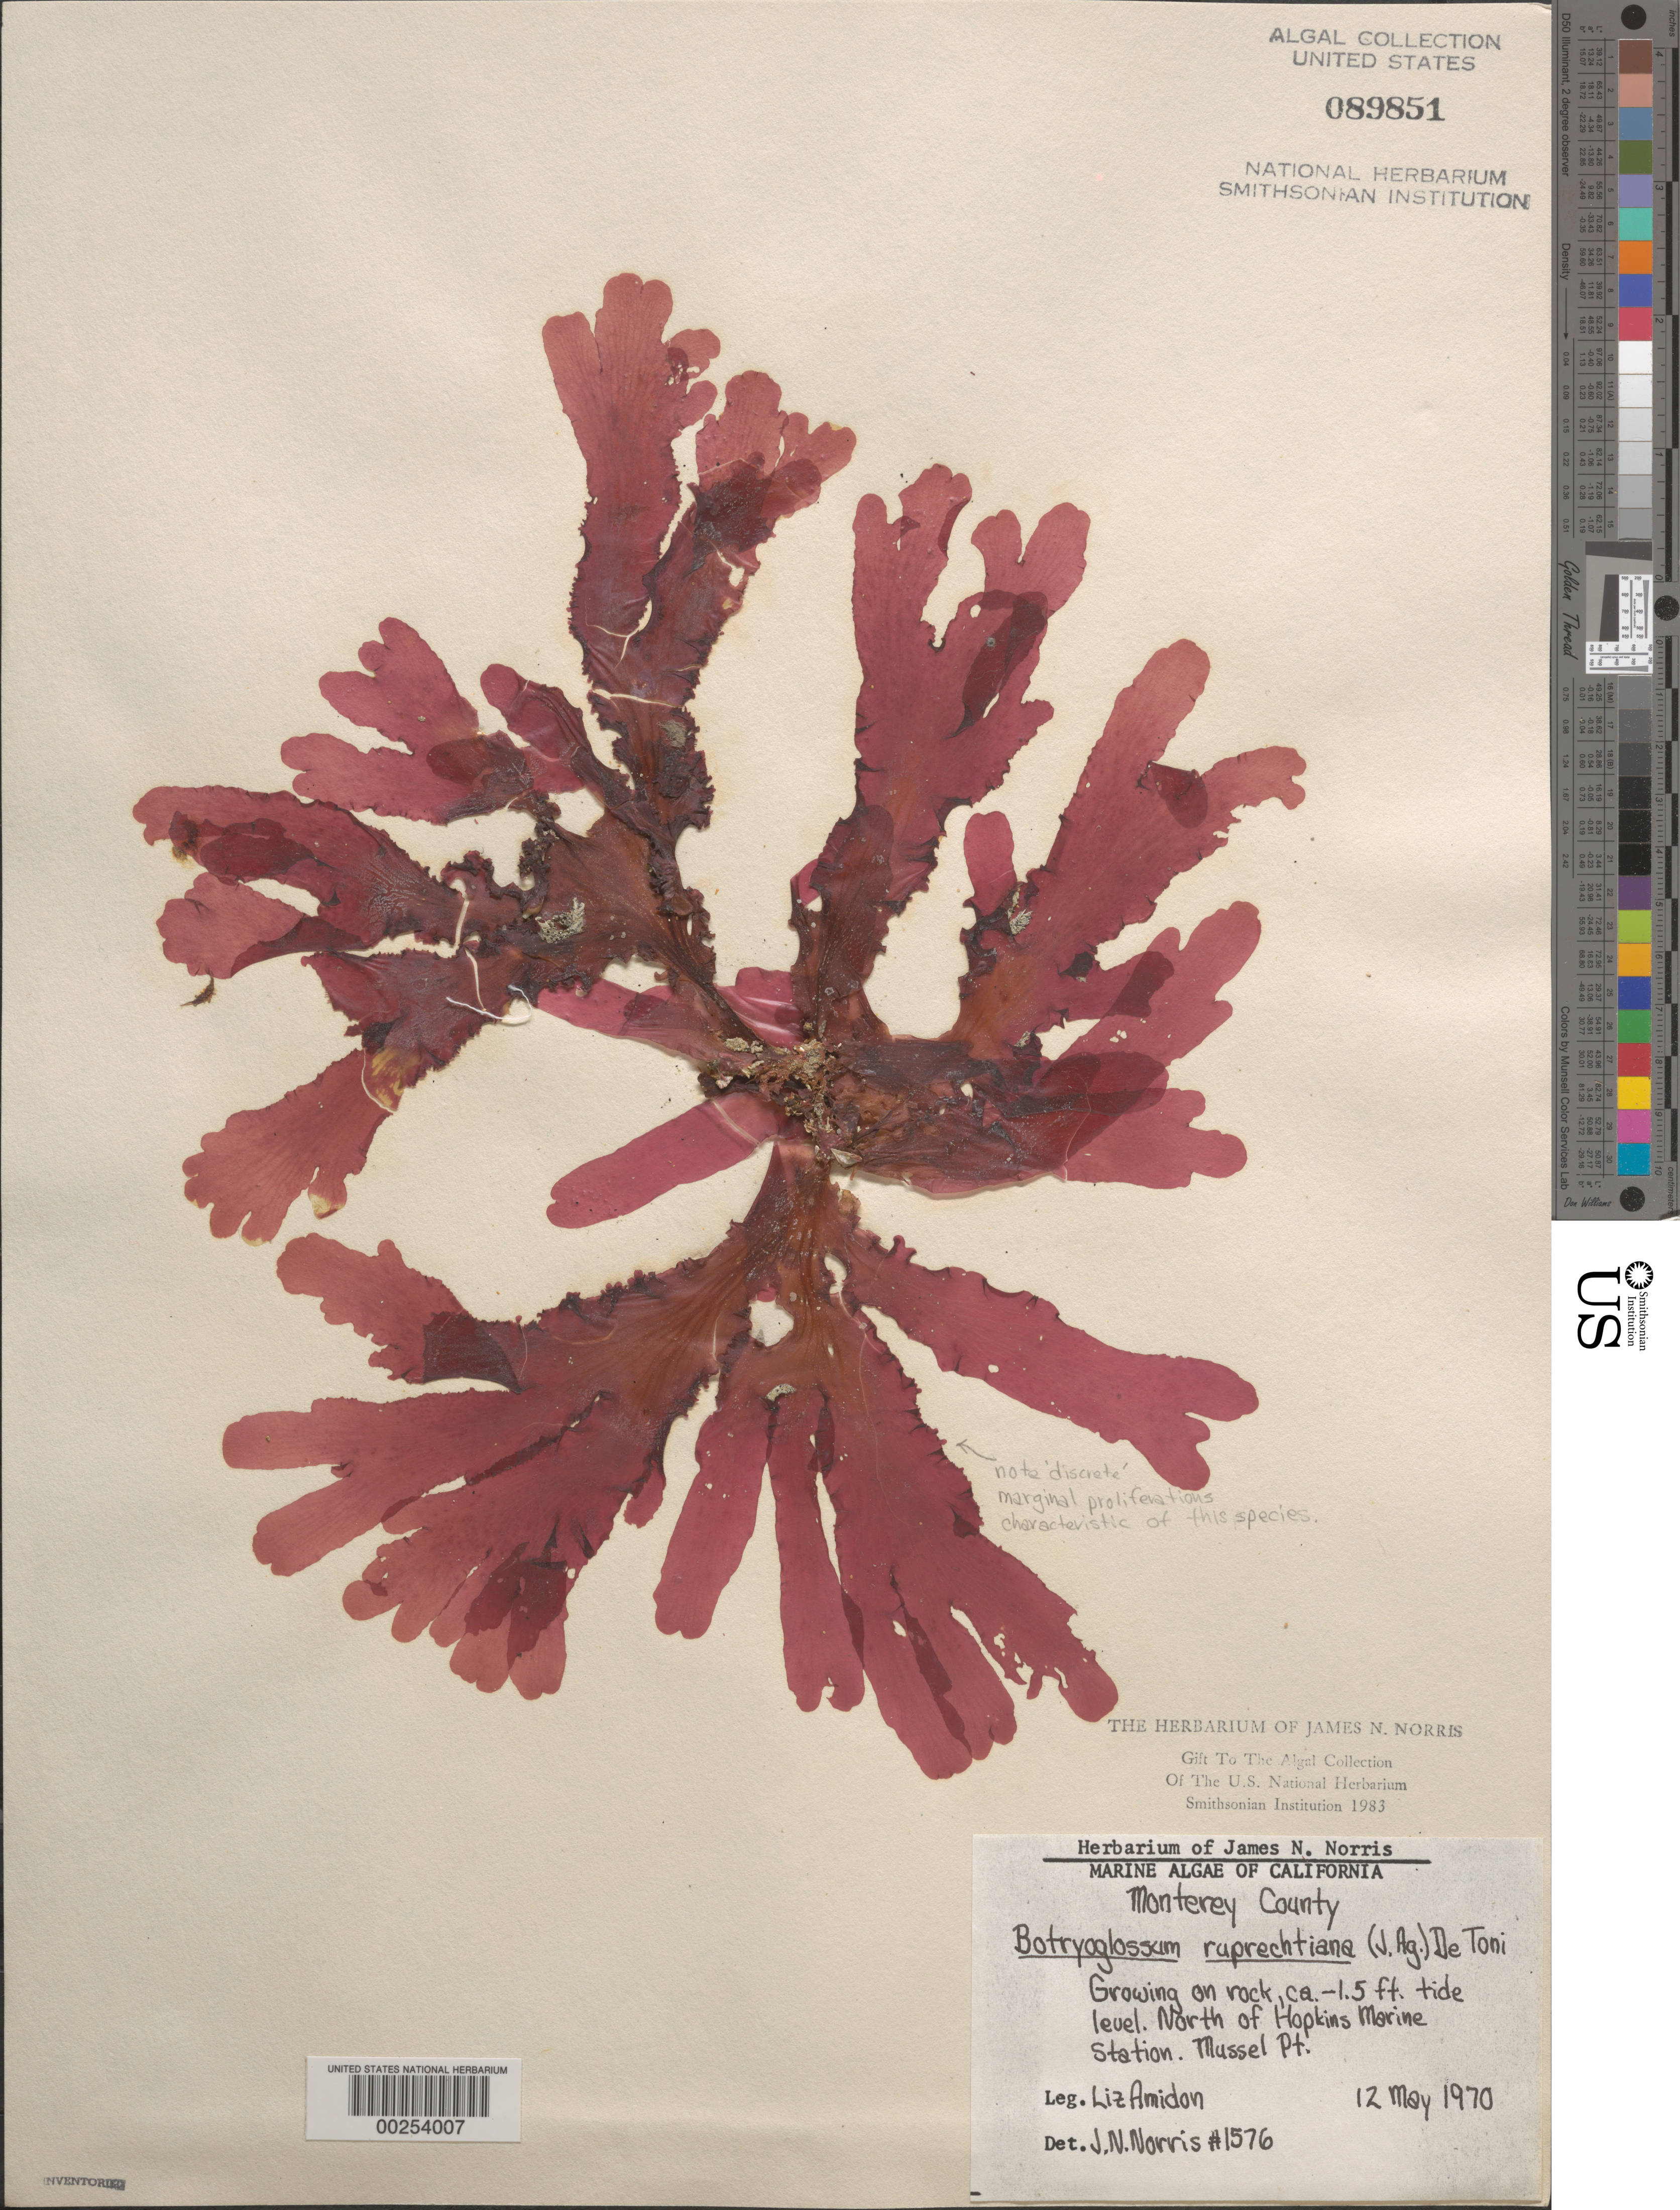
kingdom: Plantae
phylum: Rhodophyta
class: Florideophyceae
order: Ceramiales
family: Delesseriaceae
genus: Cryptopleura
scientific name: Cryptopleura ruprechtiana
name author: (J. Agardh) Kylin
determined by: Algae name updating Project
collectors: E. Amidon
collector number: JN-1576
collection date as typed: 12 May 1970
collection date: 1970-05-12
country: United States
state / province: California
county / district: Monterey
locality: Mussel Point, north of Hopkins Marine Station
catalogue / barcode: US 89851